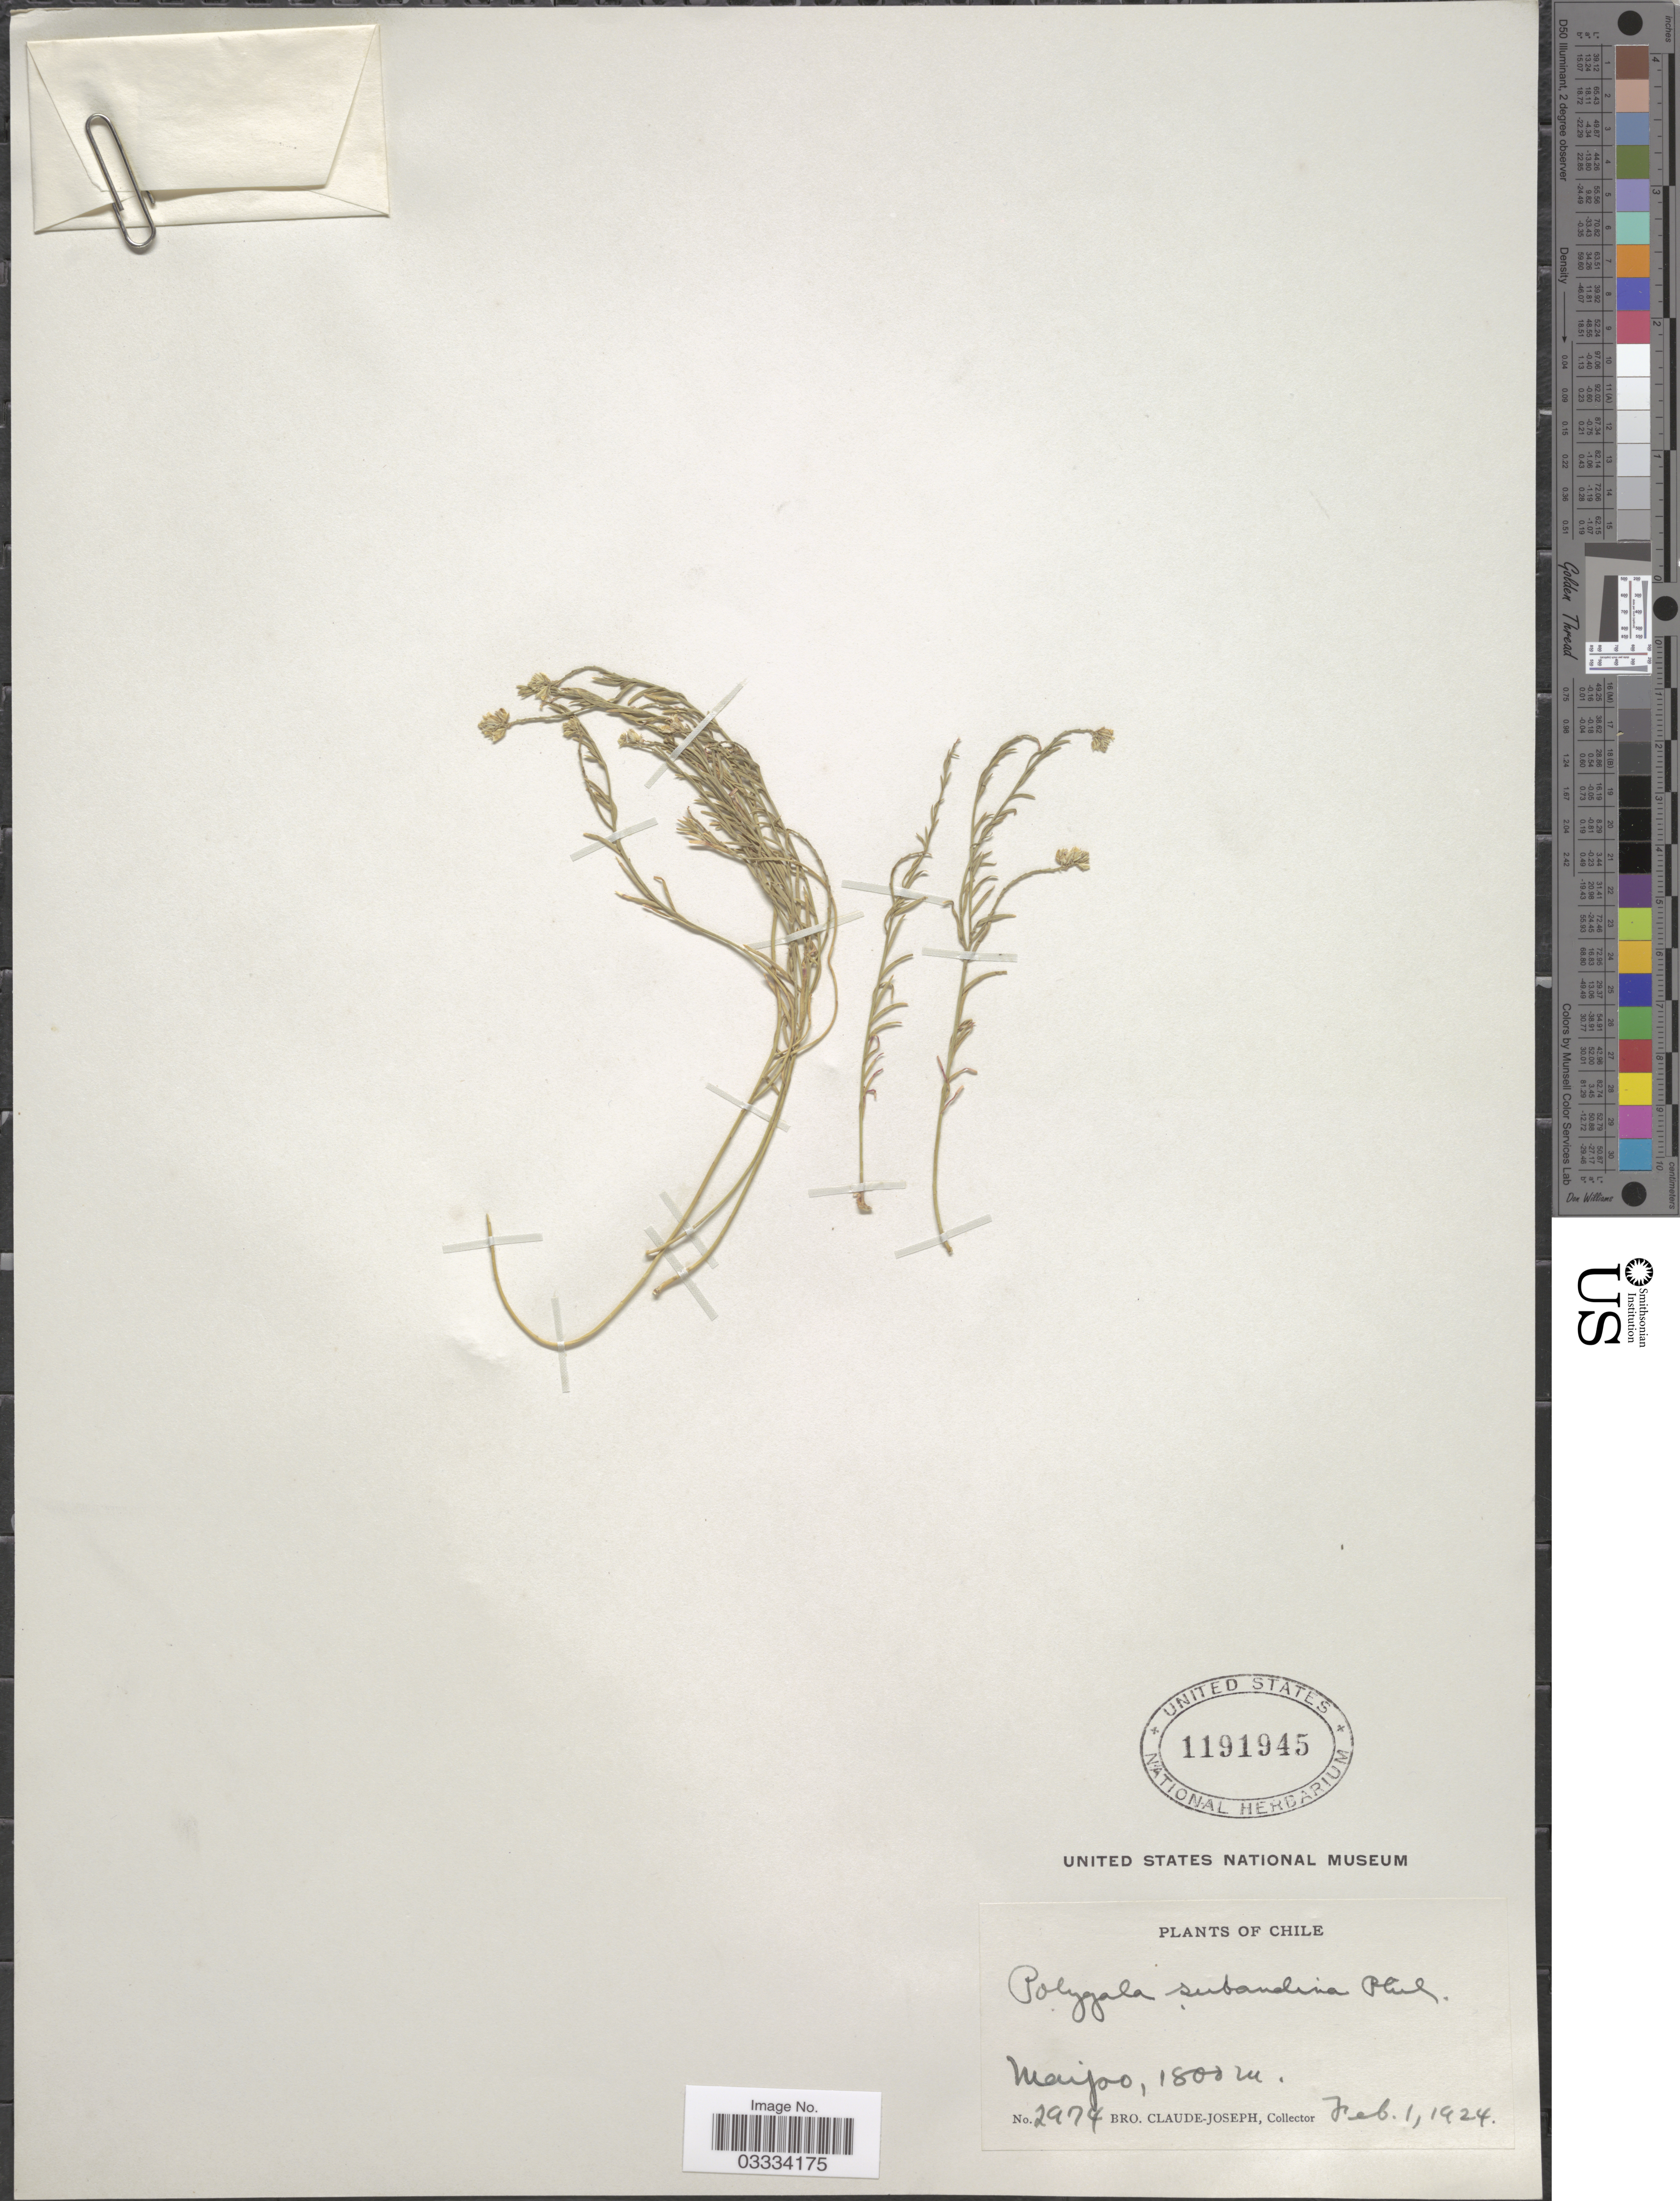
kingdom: Plantae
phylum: Tracheophyta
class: Magnoliopsida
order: Fabales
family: Polygalaceae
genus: Polygala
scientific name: Polygala subandina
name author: Phil.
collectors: Bro. Claude-Joseph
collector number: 2974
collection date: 1924-02-01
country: Chile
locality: Maipo.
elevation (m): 1800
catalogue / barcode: US 1191945